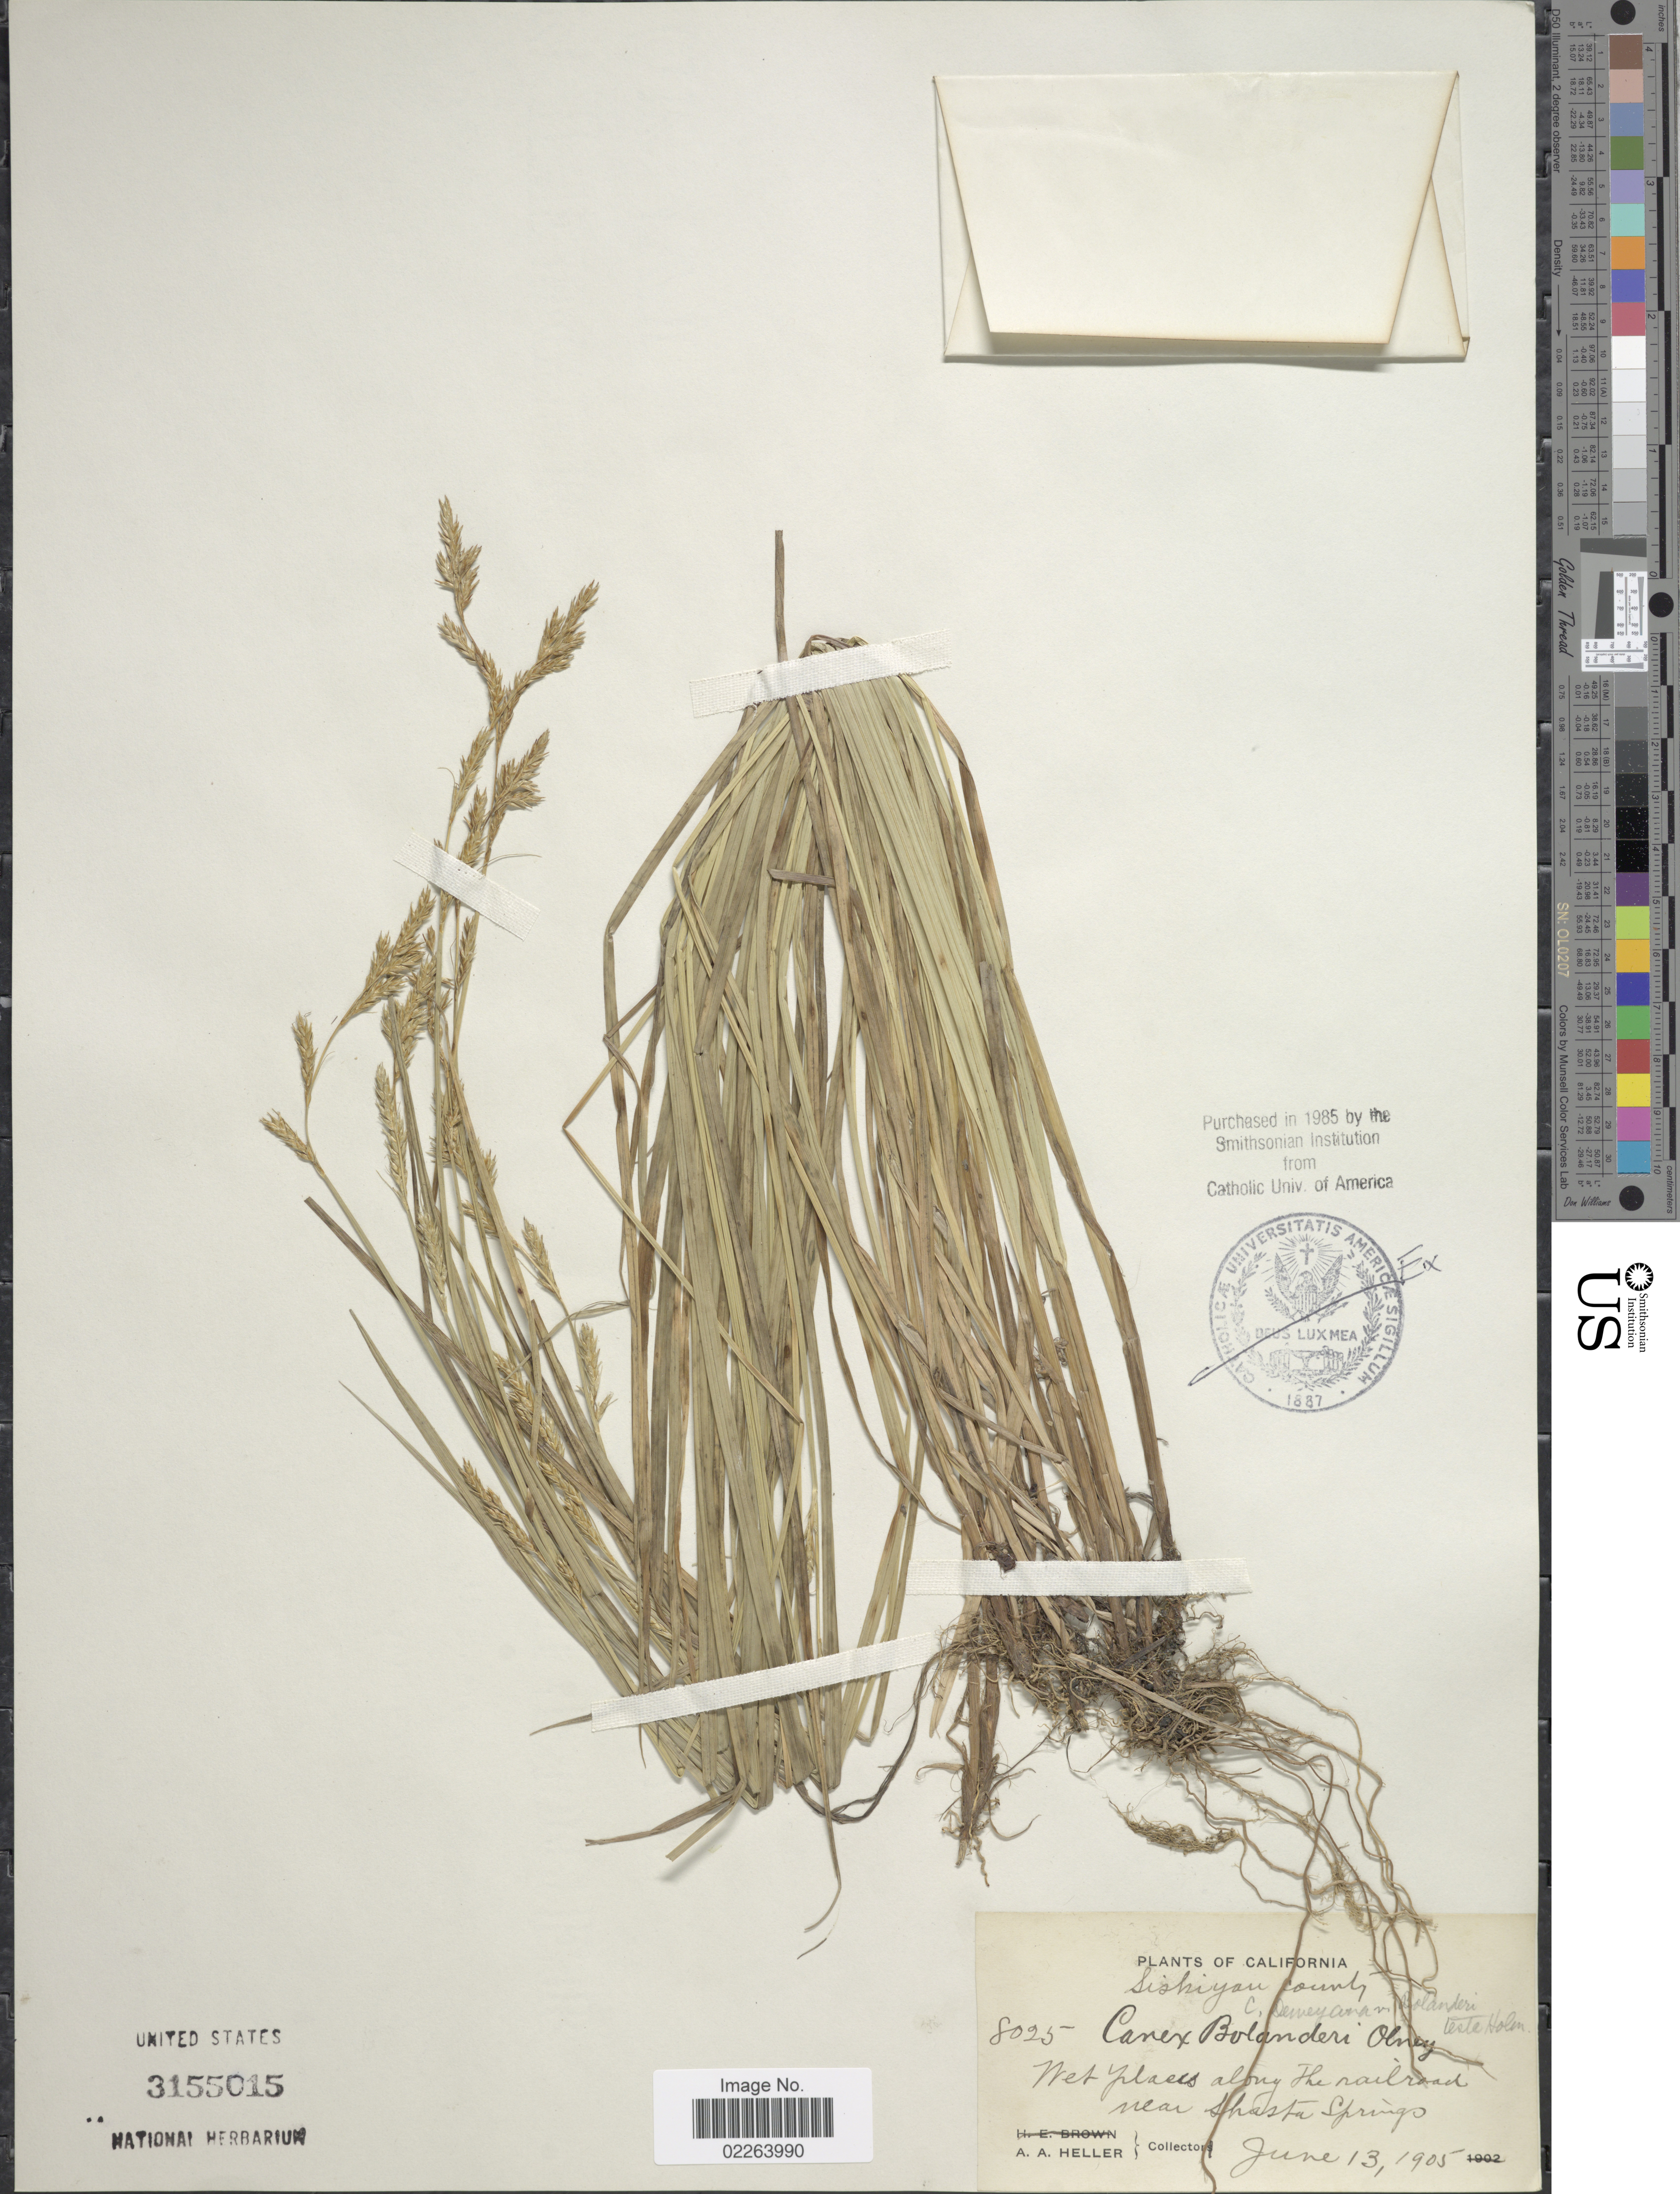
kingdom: Plantae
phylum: Tracheophyta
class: Liliopsida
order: Poales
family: Cyperaceae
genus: Carex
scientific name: Carex deweyana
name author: Schwein.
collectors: A. A. Heller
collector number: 8025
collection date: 1905-06-13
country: United States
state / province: California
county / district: Siskiyou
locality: Siskiyou County, Wet places along the railroad near Shasta Springs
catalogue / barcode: US 3155015